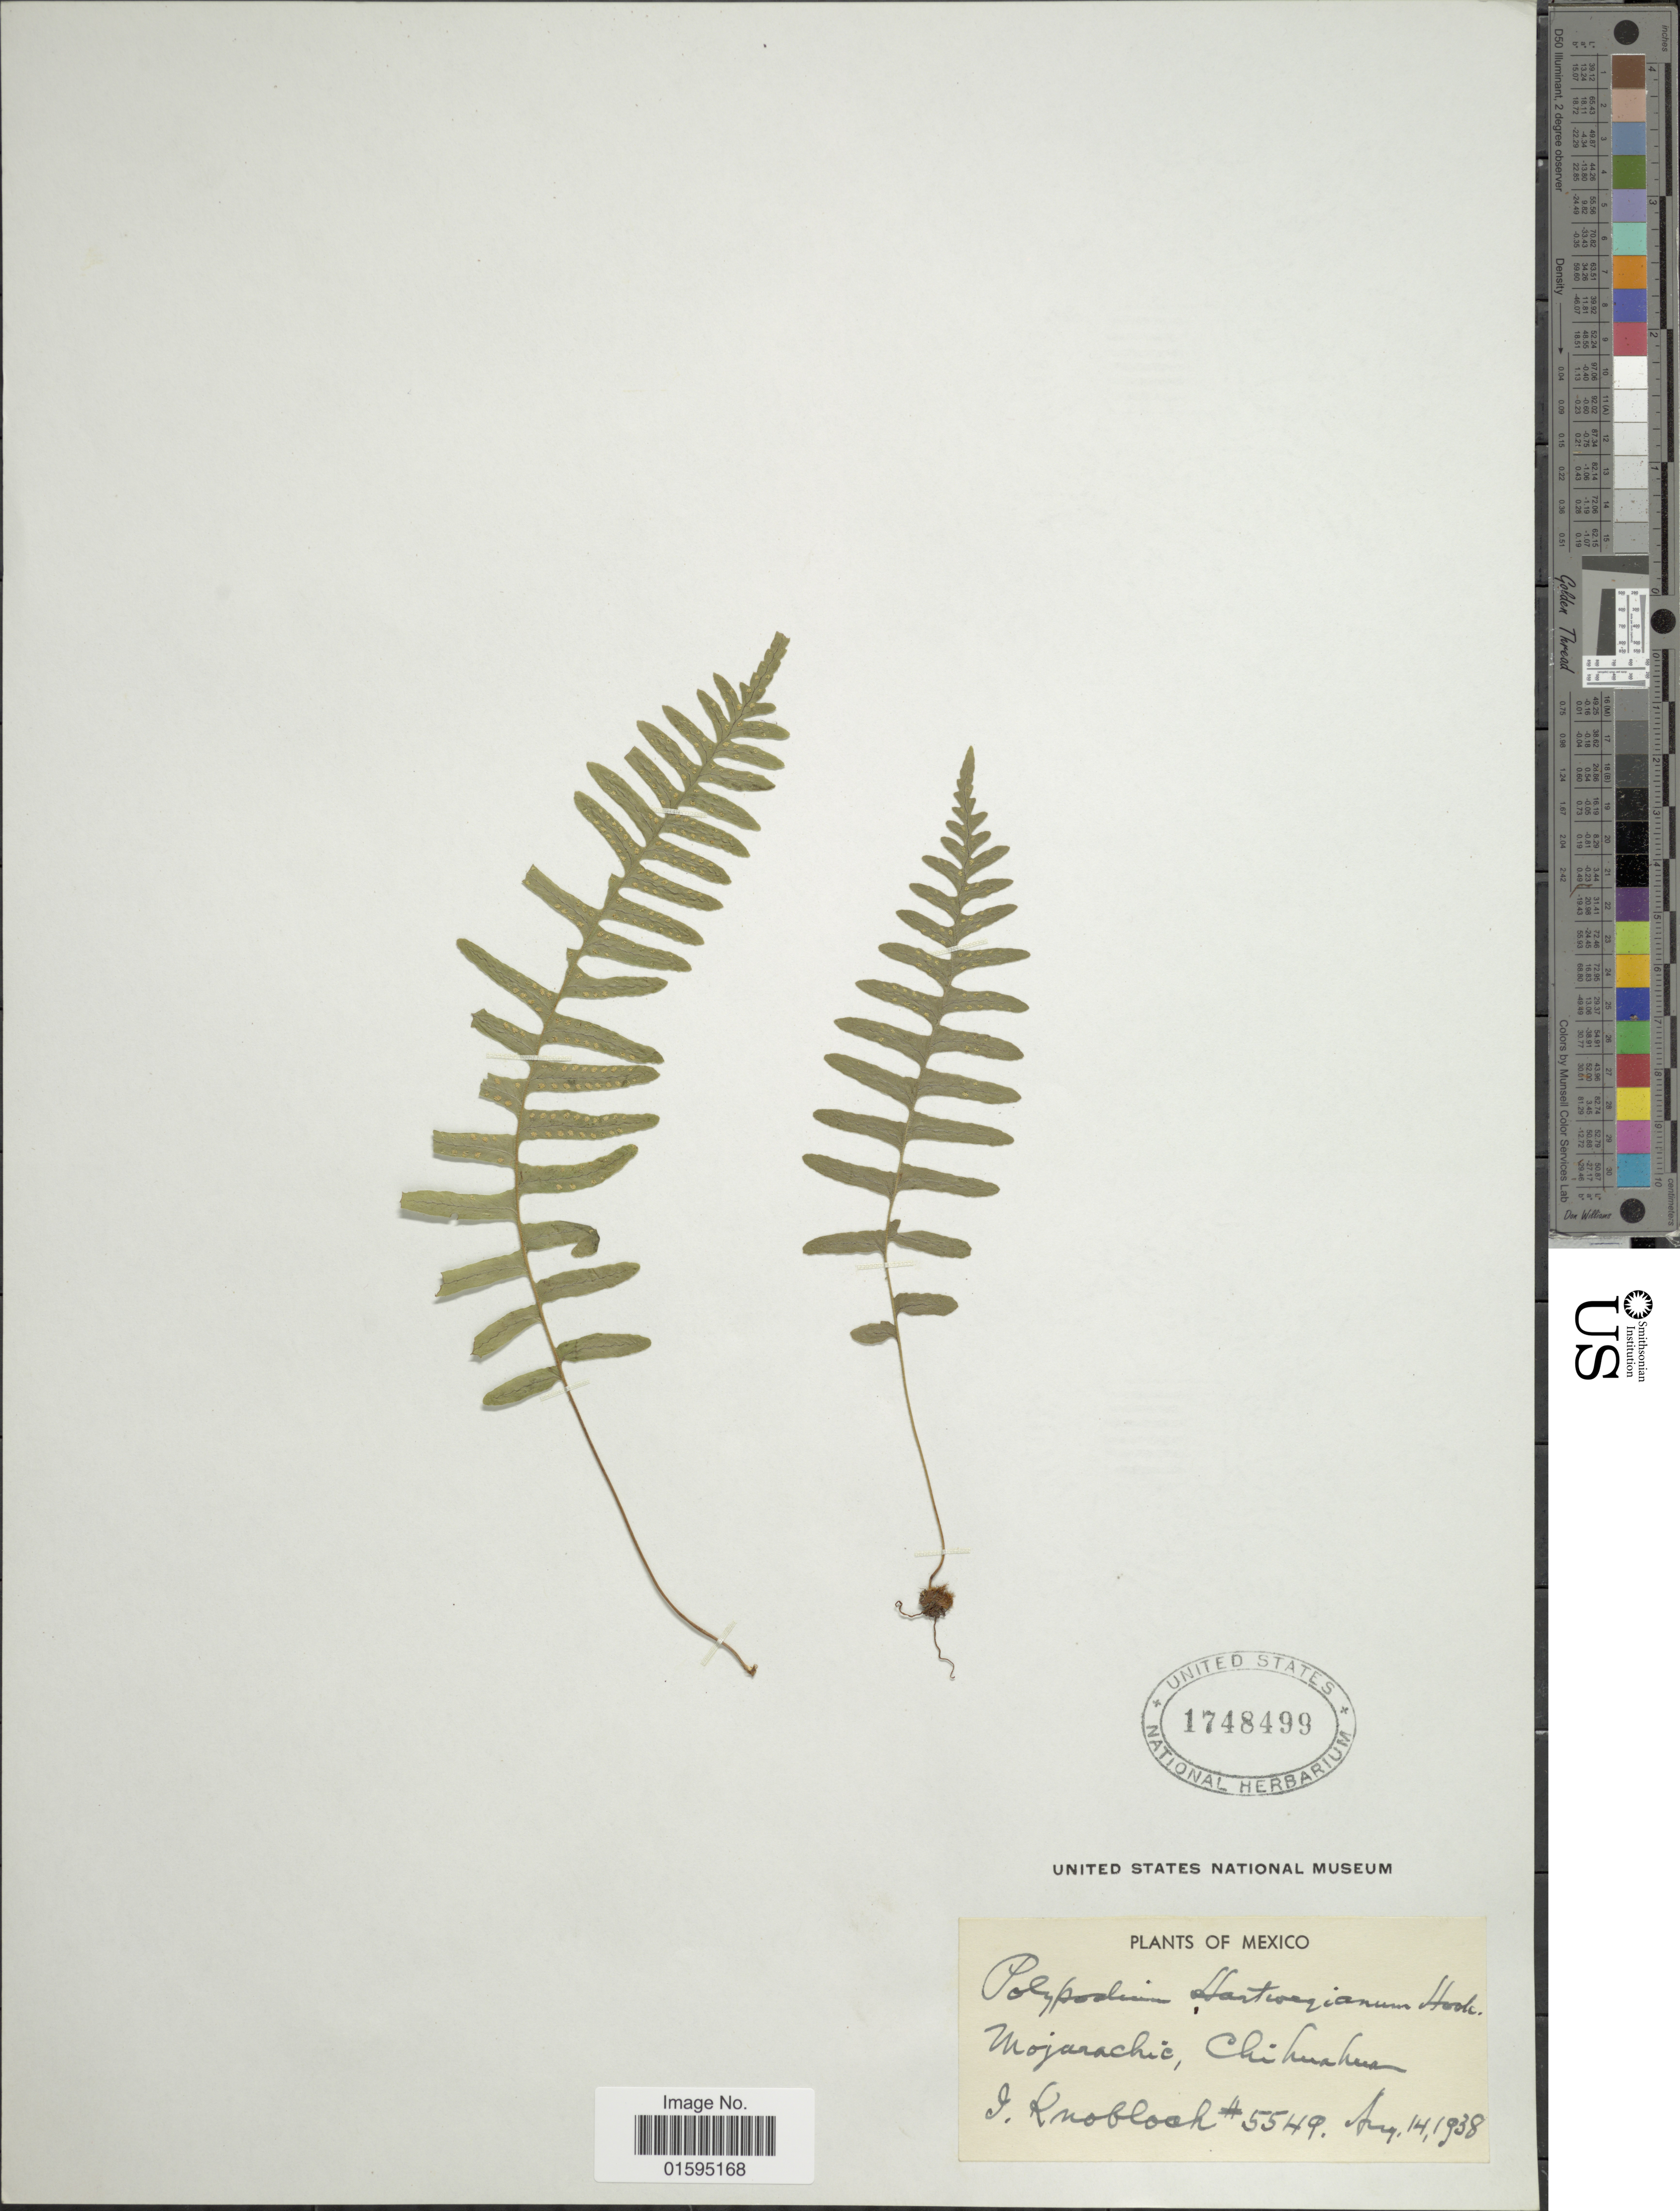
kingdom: Plantae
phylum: Tracheophyta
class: Polypodiopsida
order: Polypodiales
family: Polypodiaceae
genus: Polypodium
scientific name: Polypodium hartwegianum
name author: Hook.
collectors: I. W. Knobloch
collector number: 5549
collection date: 1938-08-14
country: Mexico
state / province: Chihuahua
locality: Mojarachic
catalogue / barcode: US 1748499